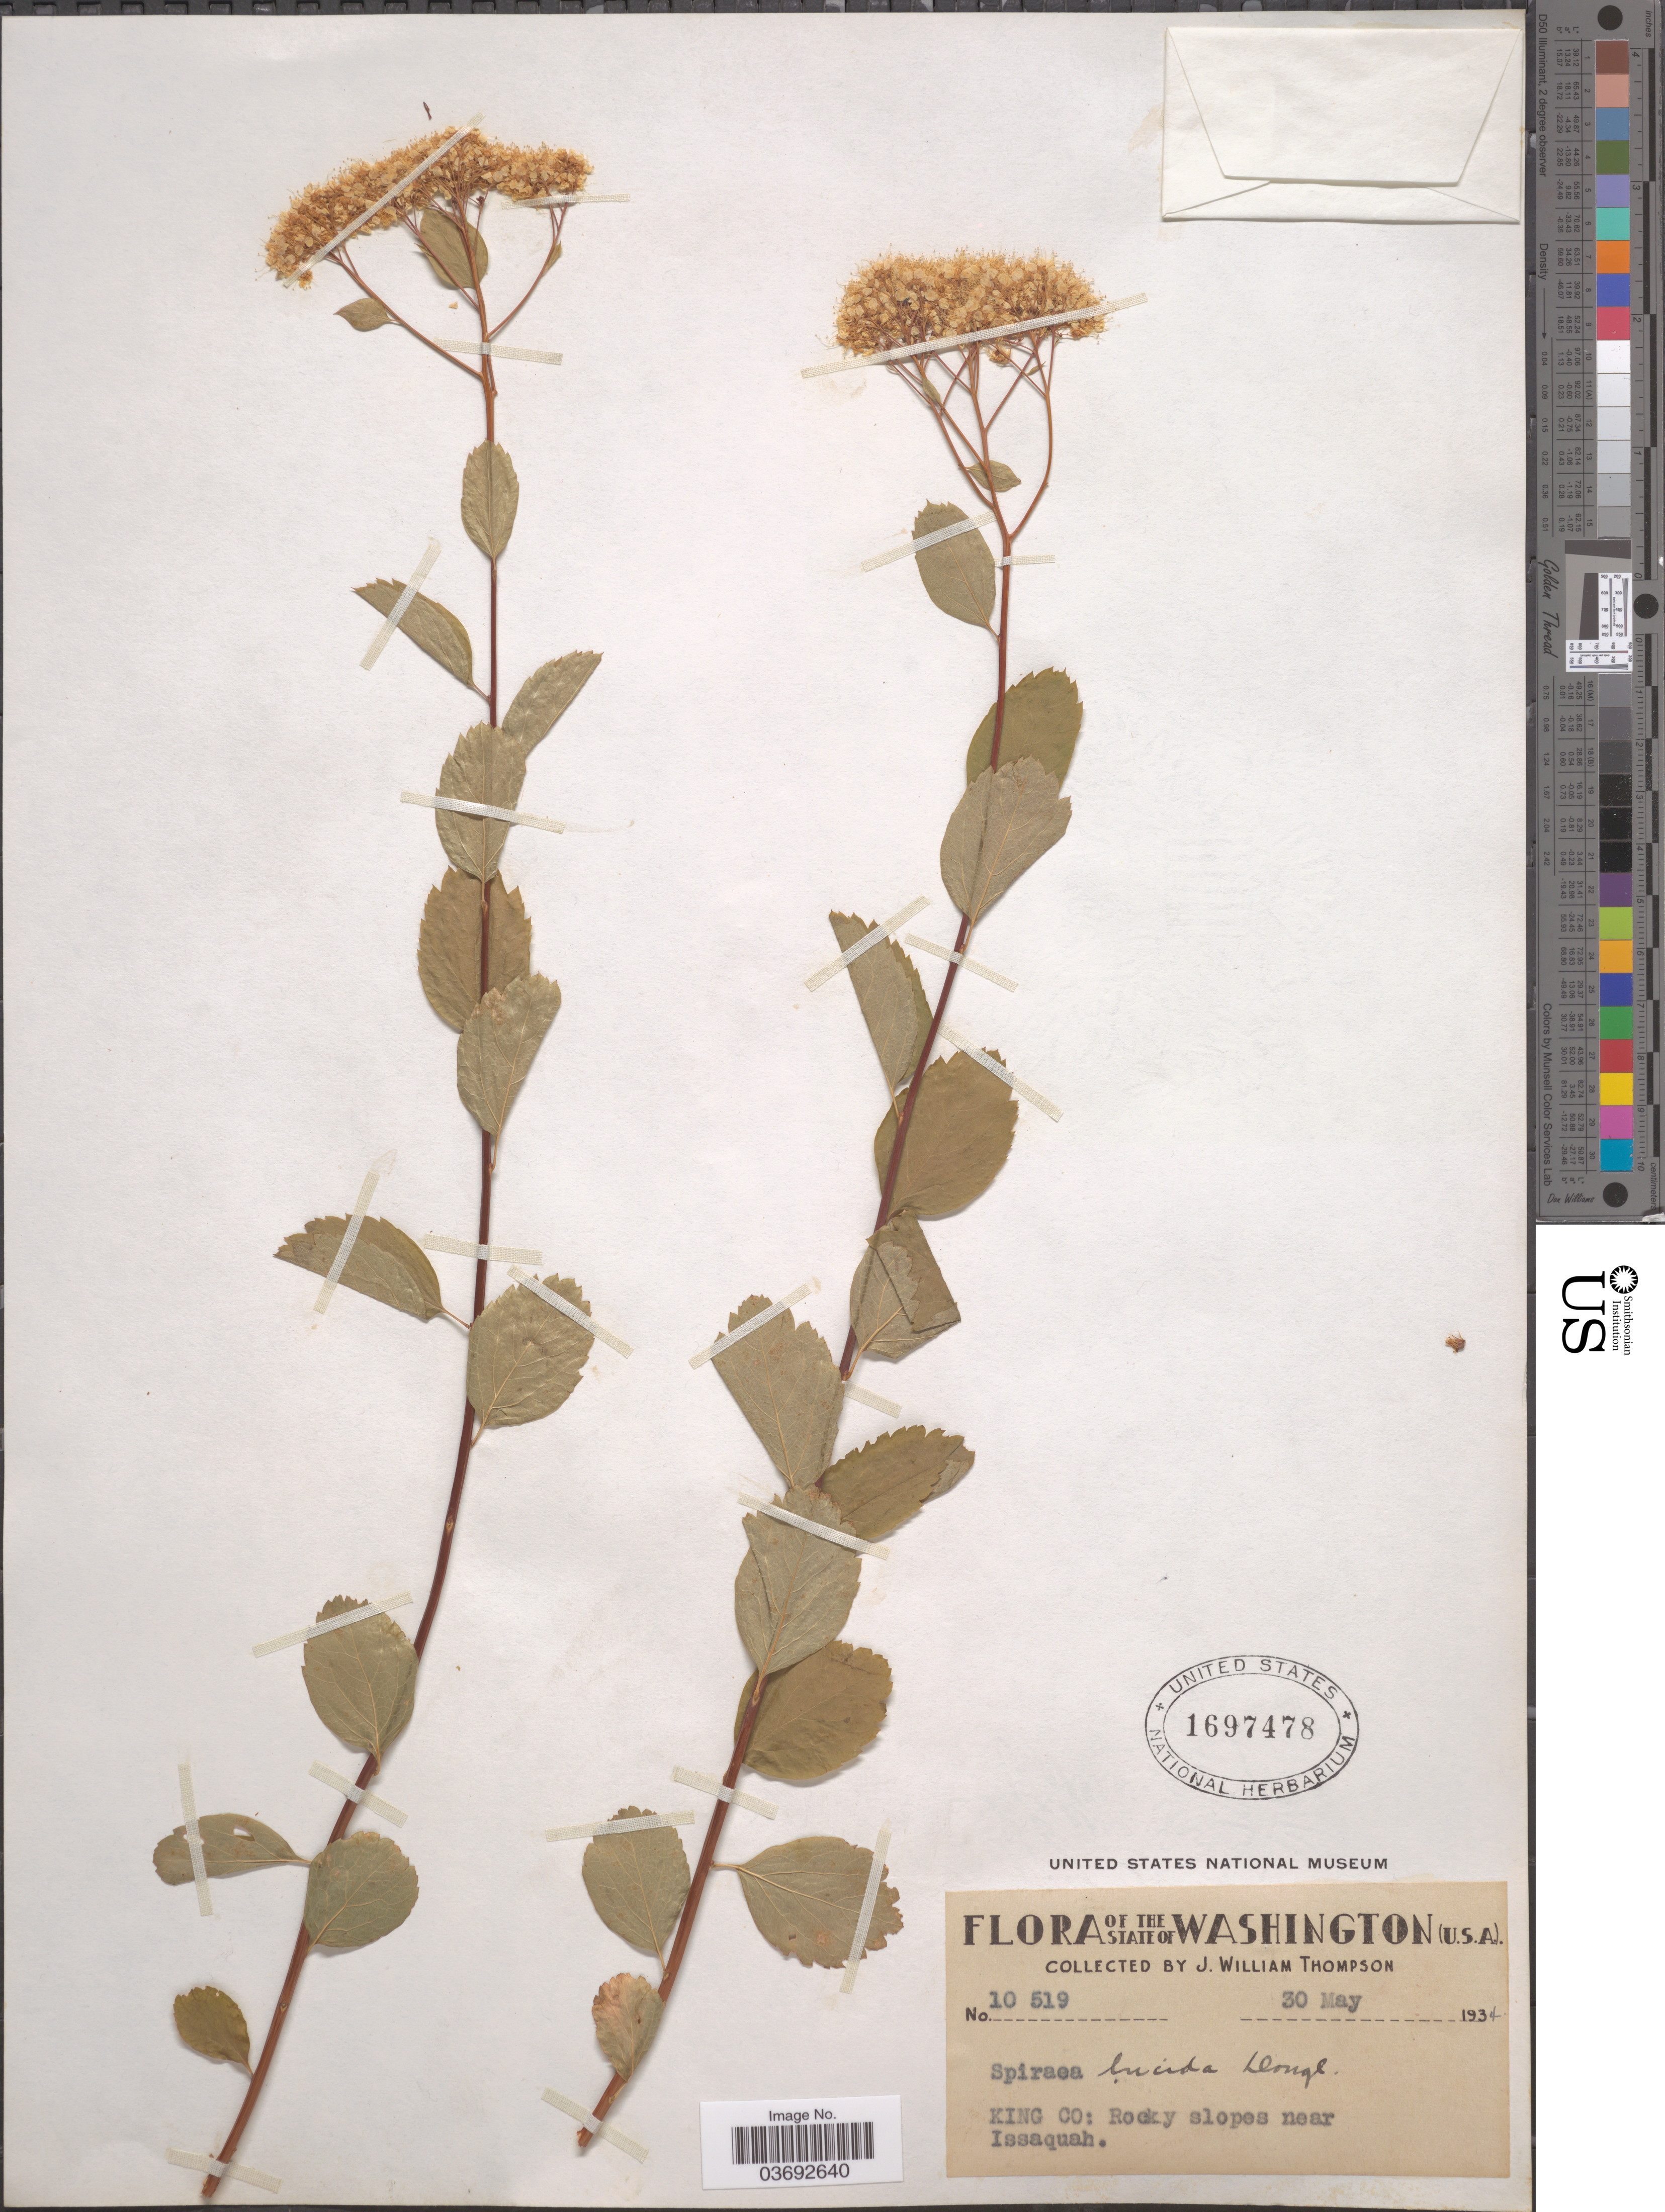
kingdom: Plantae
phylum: Tracheophyta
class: Magnoliopsida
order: Rosales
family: Rosaceae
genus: Spiraea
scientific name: Spiraea lucida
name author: Douglas ex Greene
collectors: J. W. Thompson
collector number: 10519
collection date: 1934-05-30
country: United States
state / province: Washington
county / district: King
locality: King Co: Rocky slopes near Issaquah.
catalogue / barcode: US 1697478